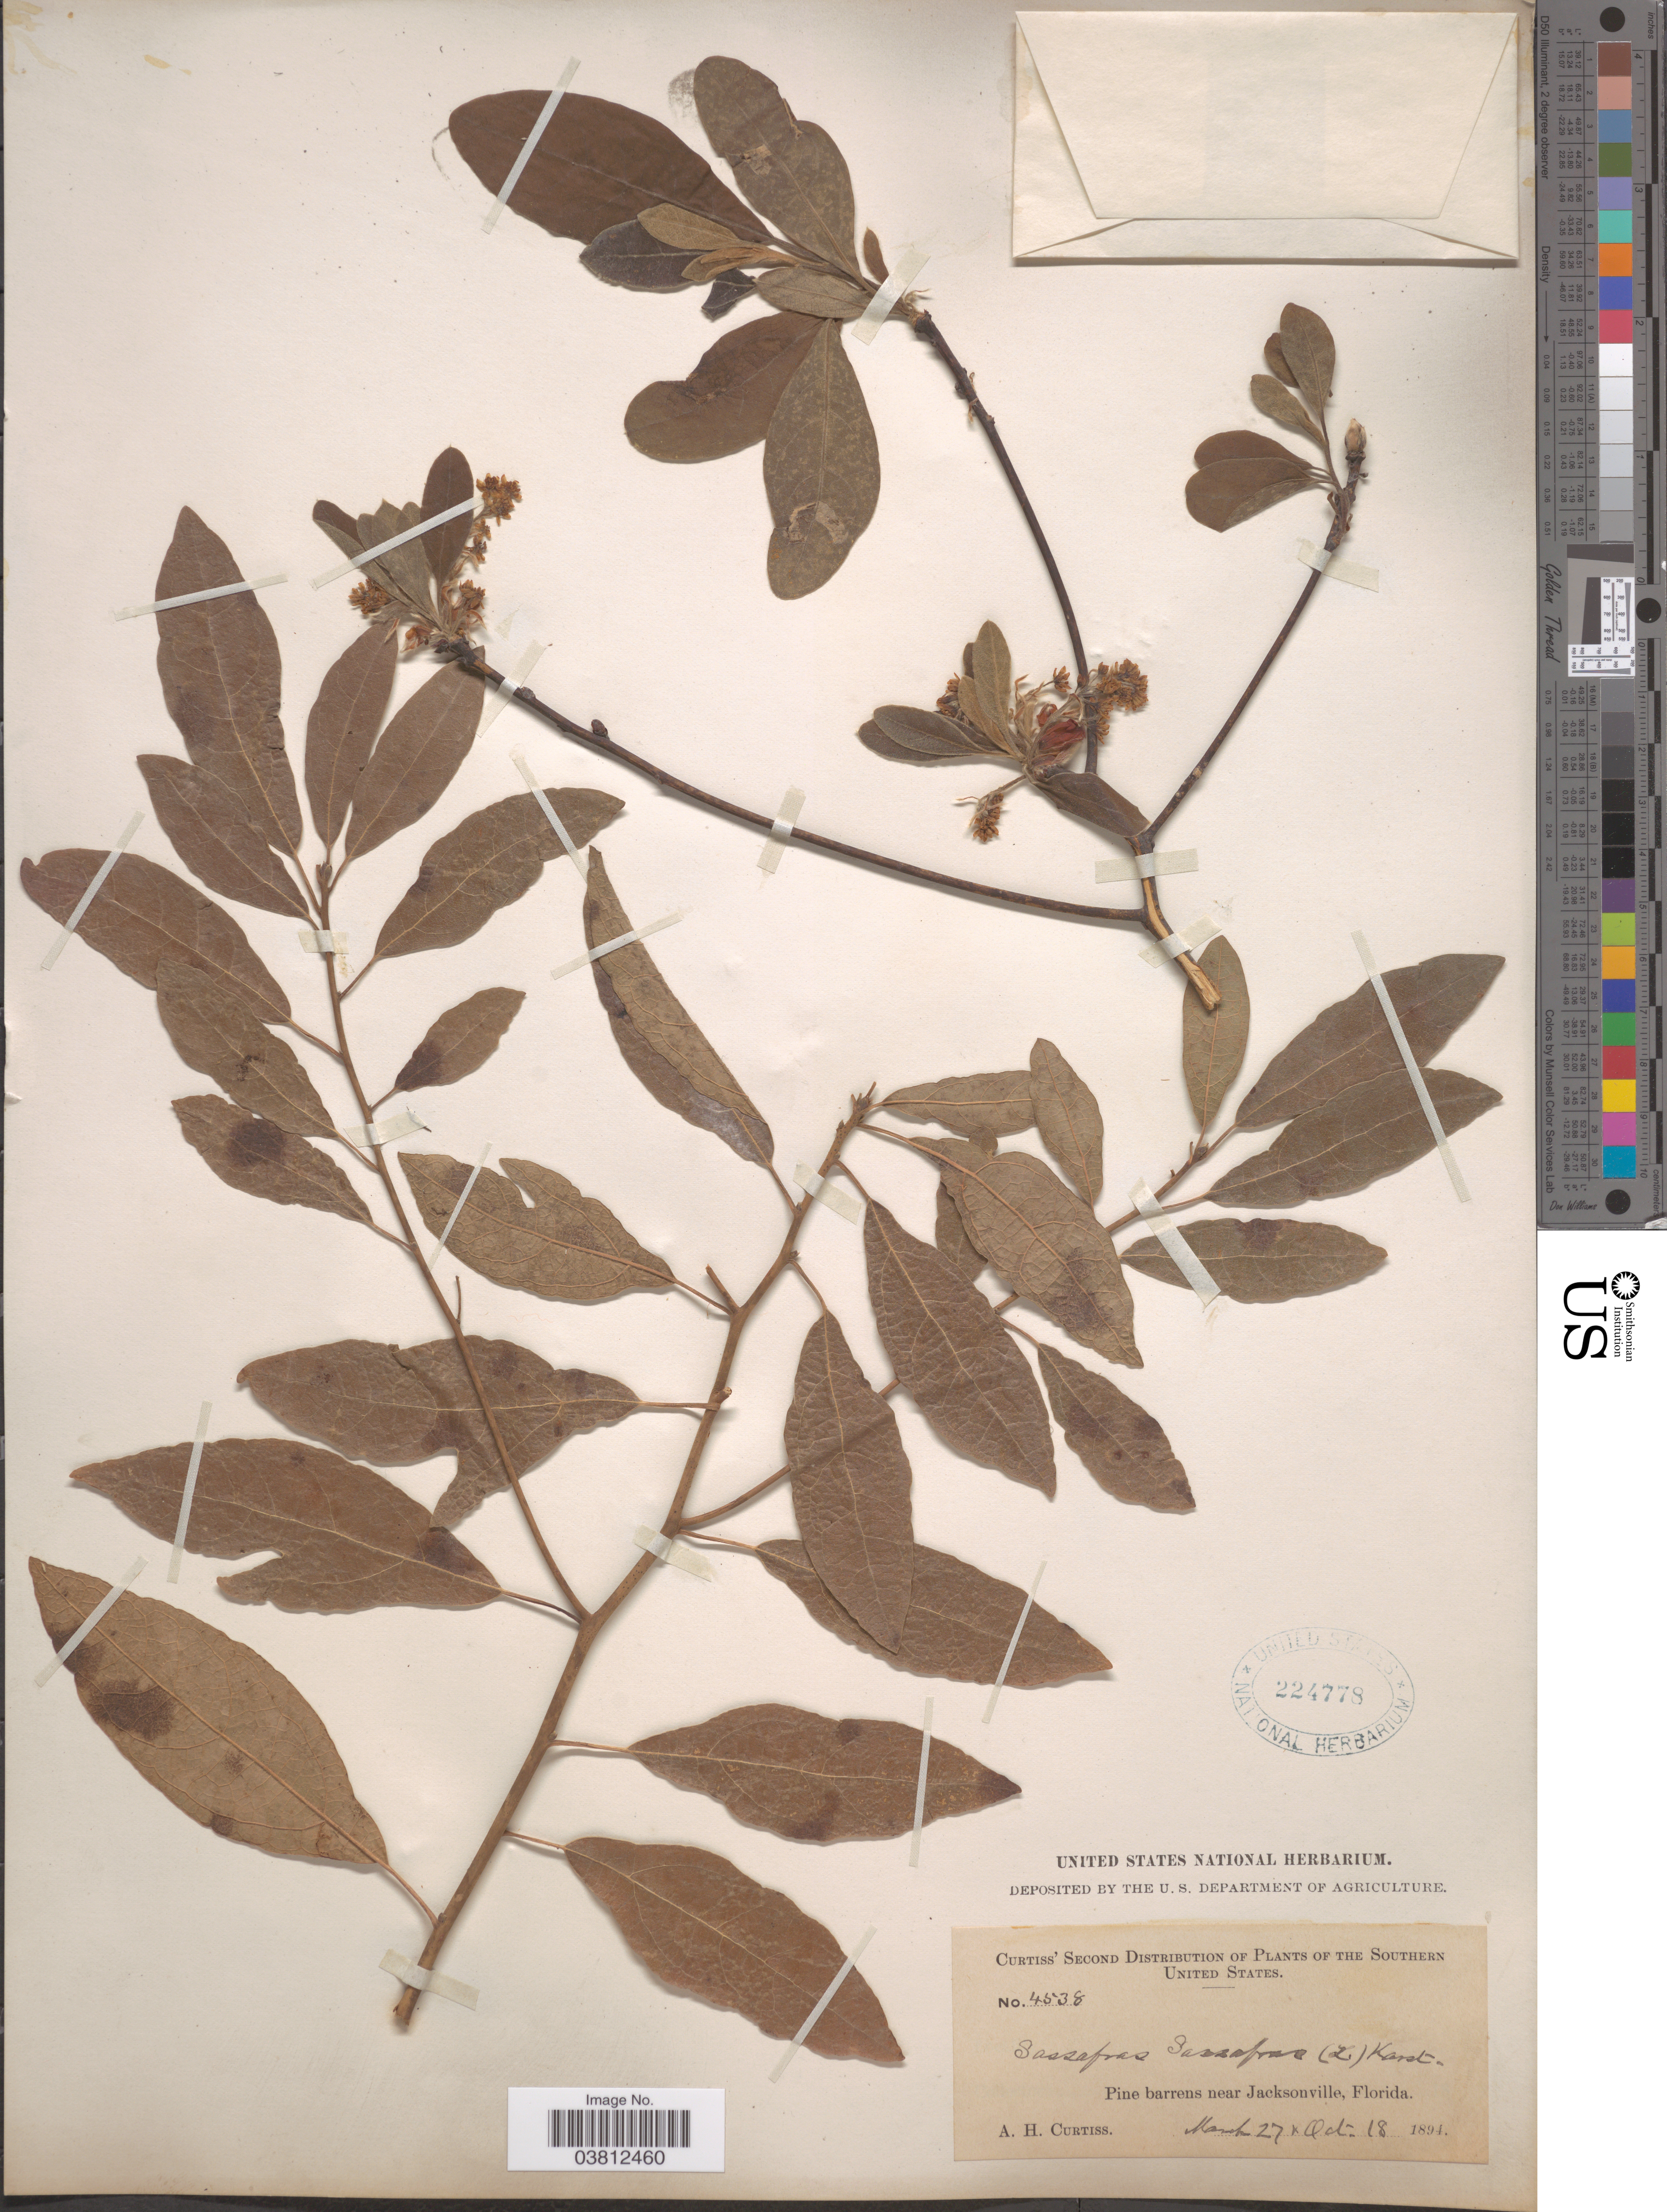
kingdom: Plantae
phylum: Tracheophyta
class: Magnoliopsida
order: Laurales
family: Lauraceae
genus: Sassafras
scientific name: Sassafras albidum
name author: (Nutt.) Nees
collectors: A. H. Curtiss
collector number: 4538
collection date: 1894-03-27/1894-10-18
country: United States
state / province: Florida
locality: The Southern United States. Near Jacksonville.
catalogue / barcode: US 224778